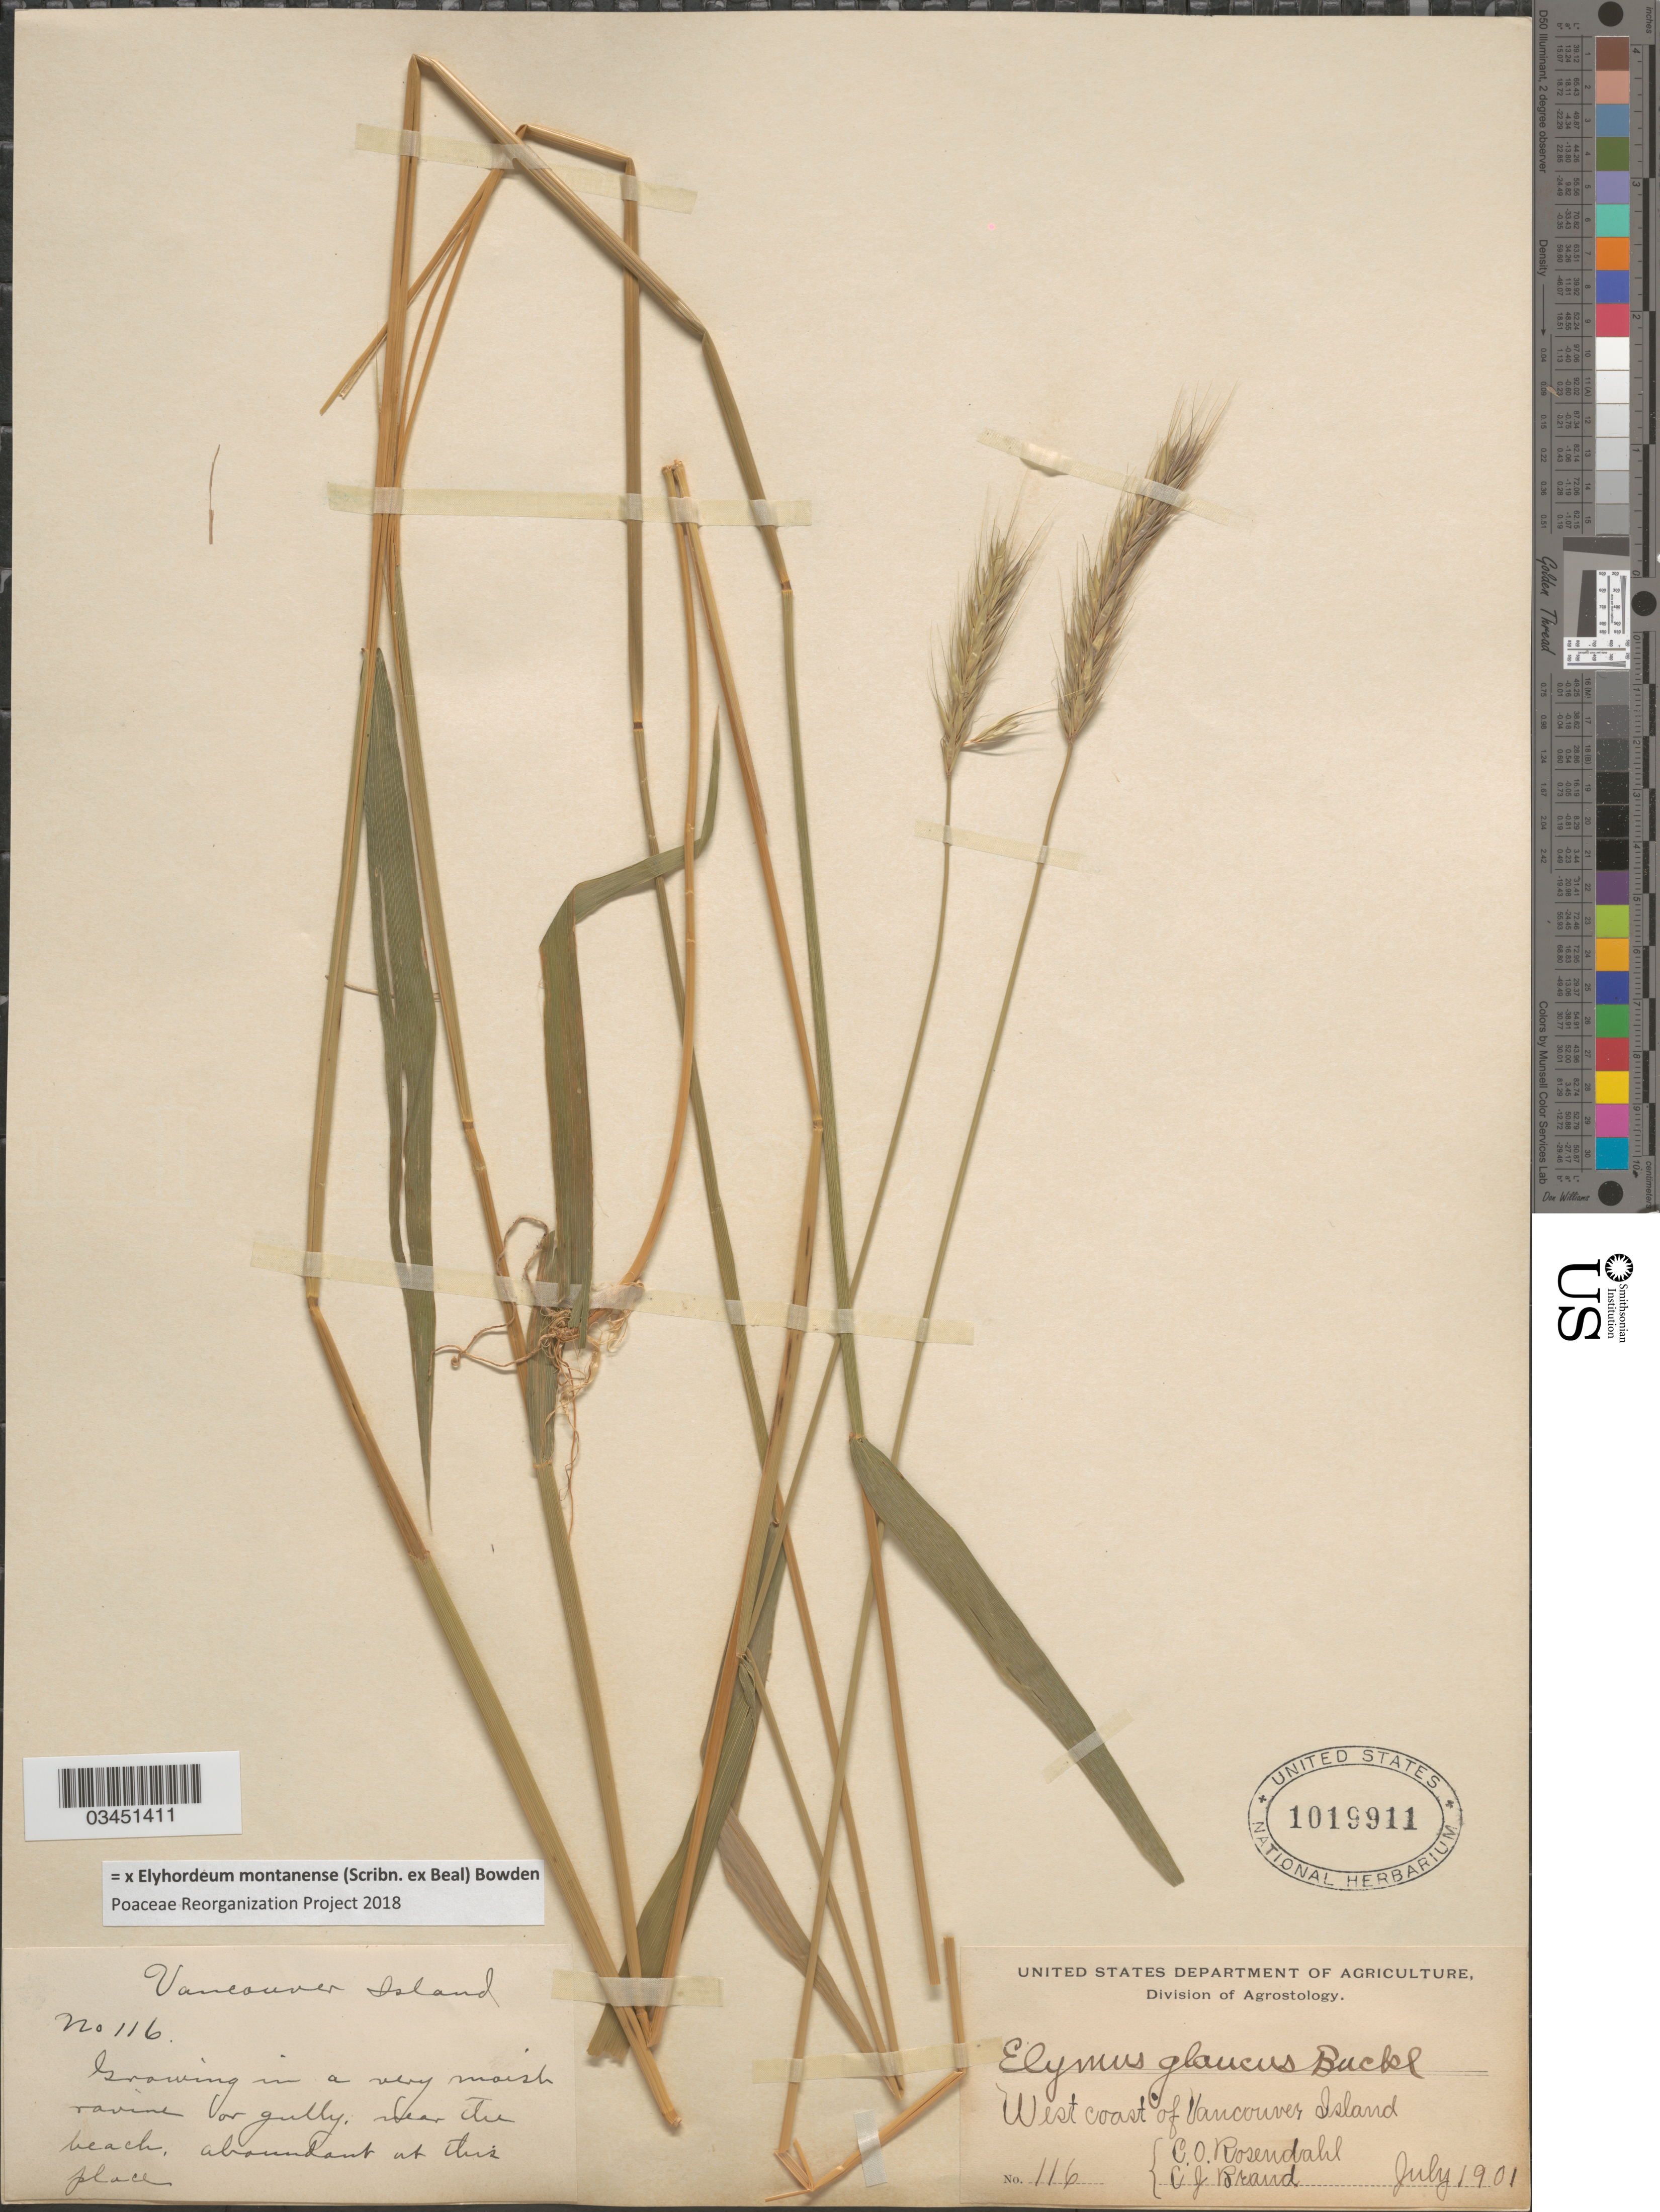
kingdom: Plantae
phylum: Tracheophyta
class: Liliopsida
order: Poales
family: Poaceae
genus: Elyhordeum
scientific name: x Elyhordeum montanense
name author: (Scribn. ex W.J. Beal) Bowden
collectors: C. O. Rosendahl & C. J. Brand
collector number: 116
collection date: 1901-07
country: Canada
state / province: British Columbia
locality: West coast of Vancouver Island.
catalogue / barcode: US 1019911